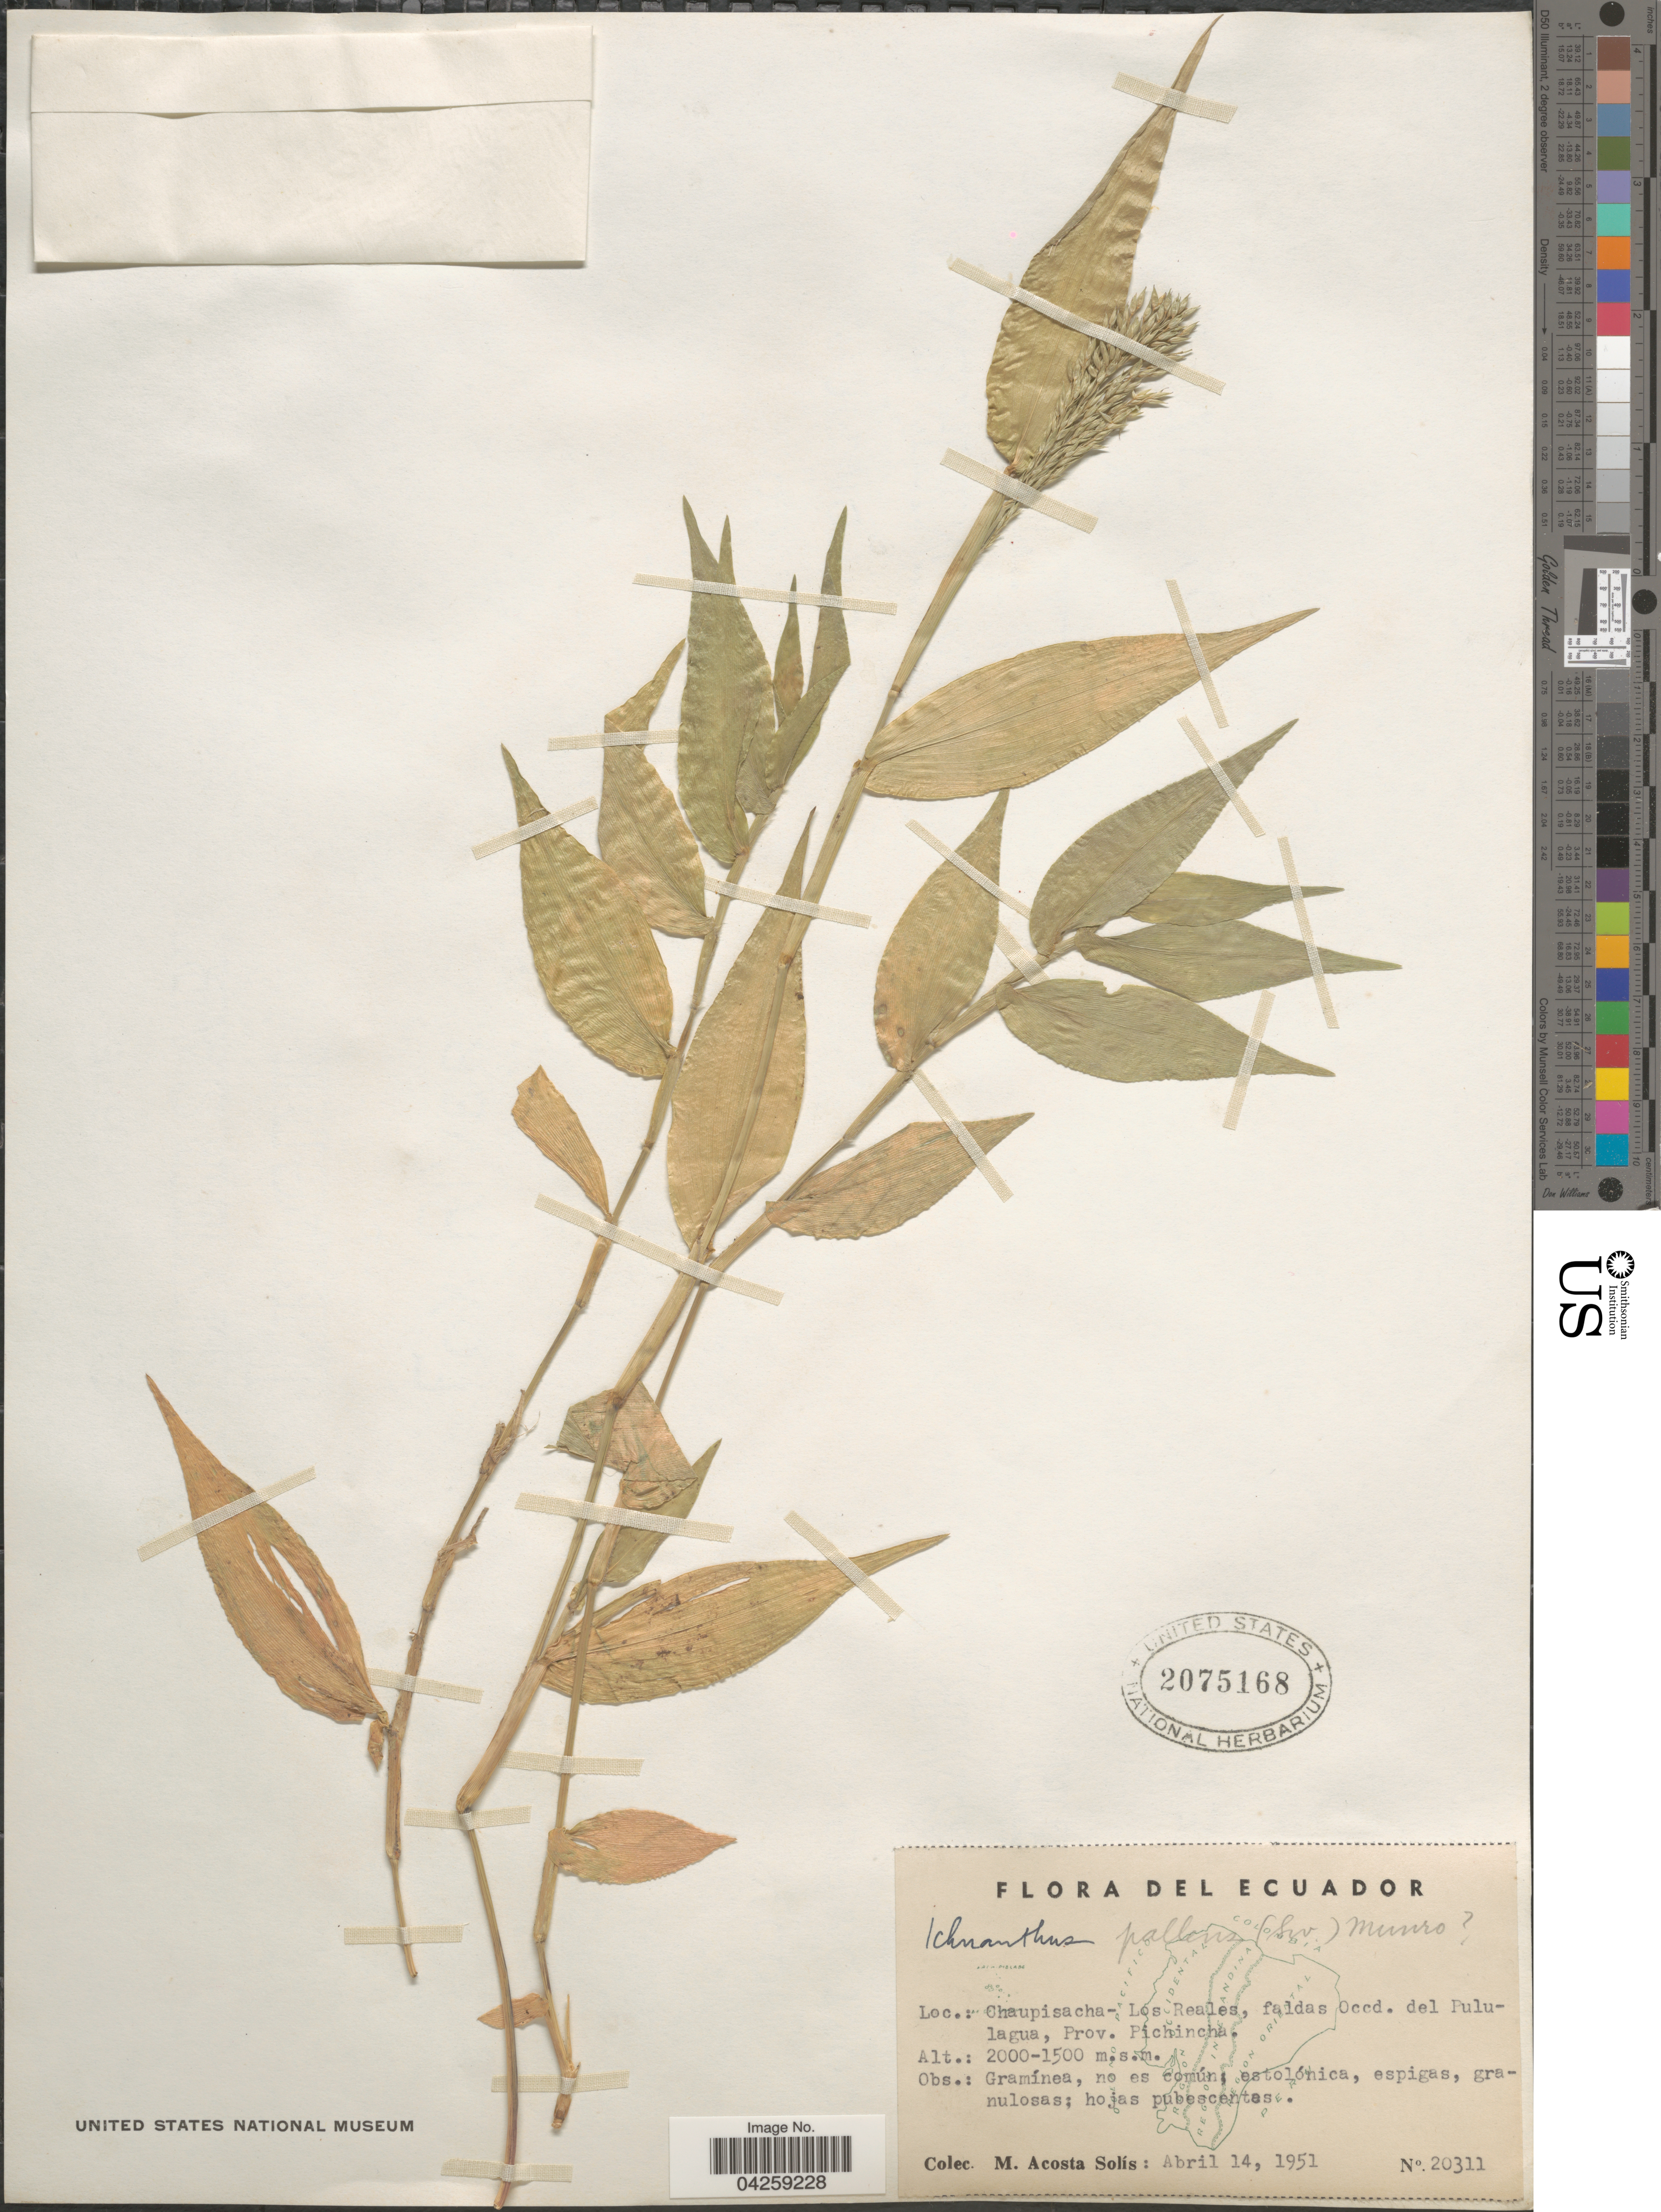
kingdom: Plantae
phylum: Tracheophyta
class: Liliopsida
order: Poales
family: Poaceae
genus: Ichnanthus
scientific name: Ichnanthus pallens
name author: (Sw.) Munro ex Benth.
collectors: M. Acosta Solis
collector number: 20311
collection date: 1951-04-14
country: Ecuador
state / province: Pichincha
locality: Chaupisacha-Los Reales, faldas Occd. del Pululagua.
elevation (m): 1500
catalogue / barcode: US 2075168